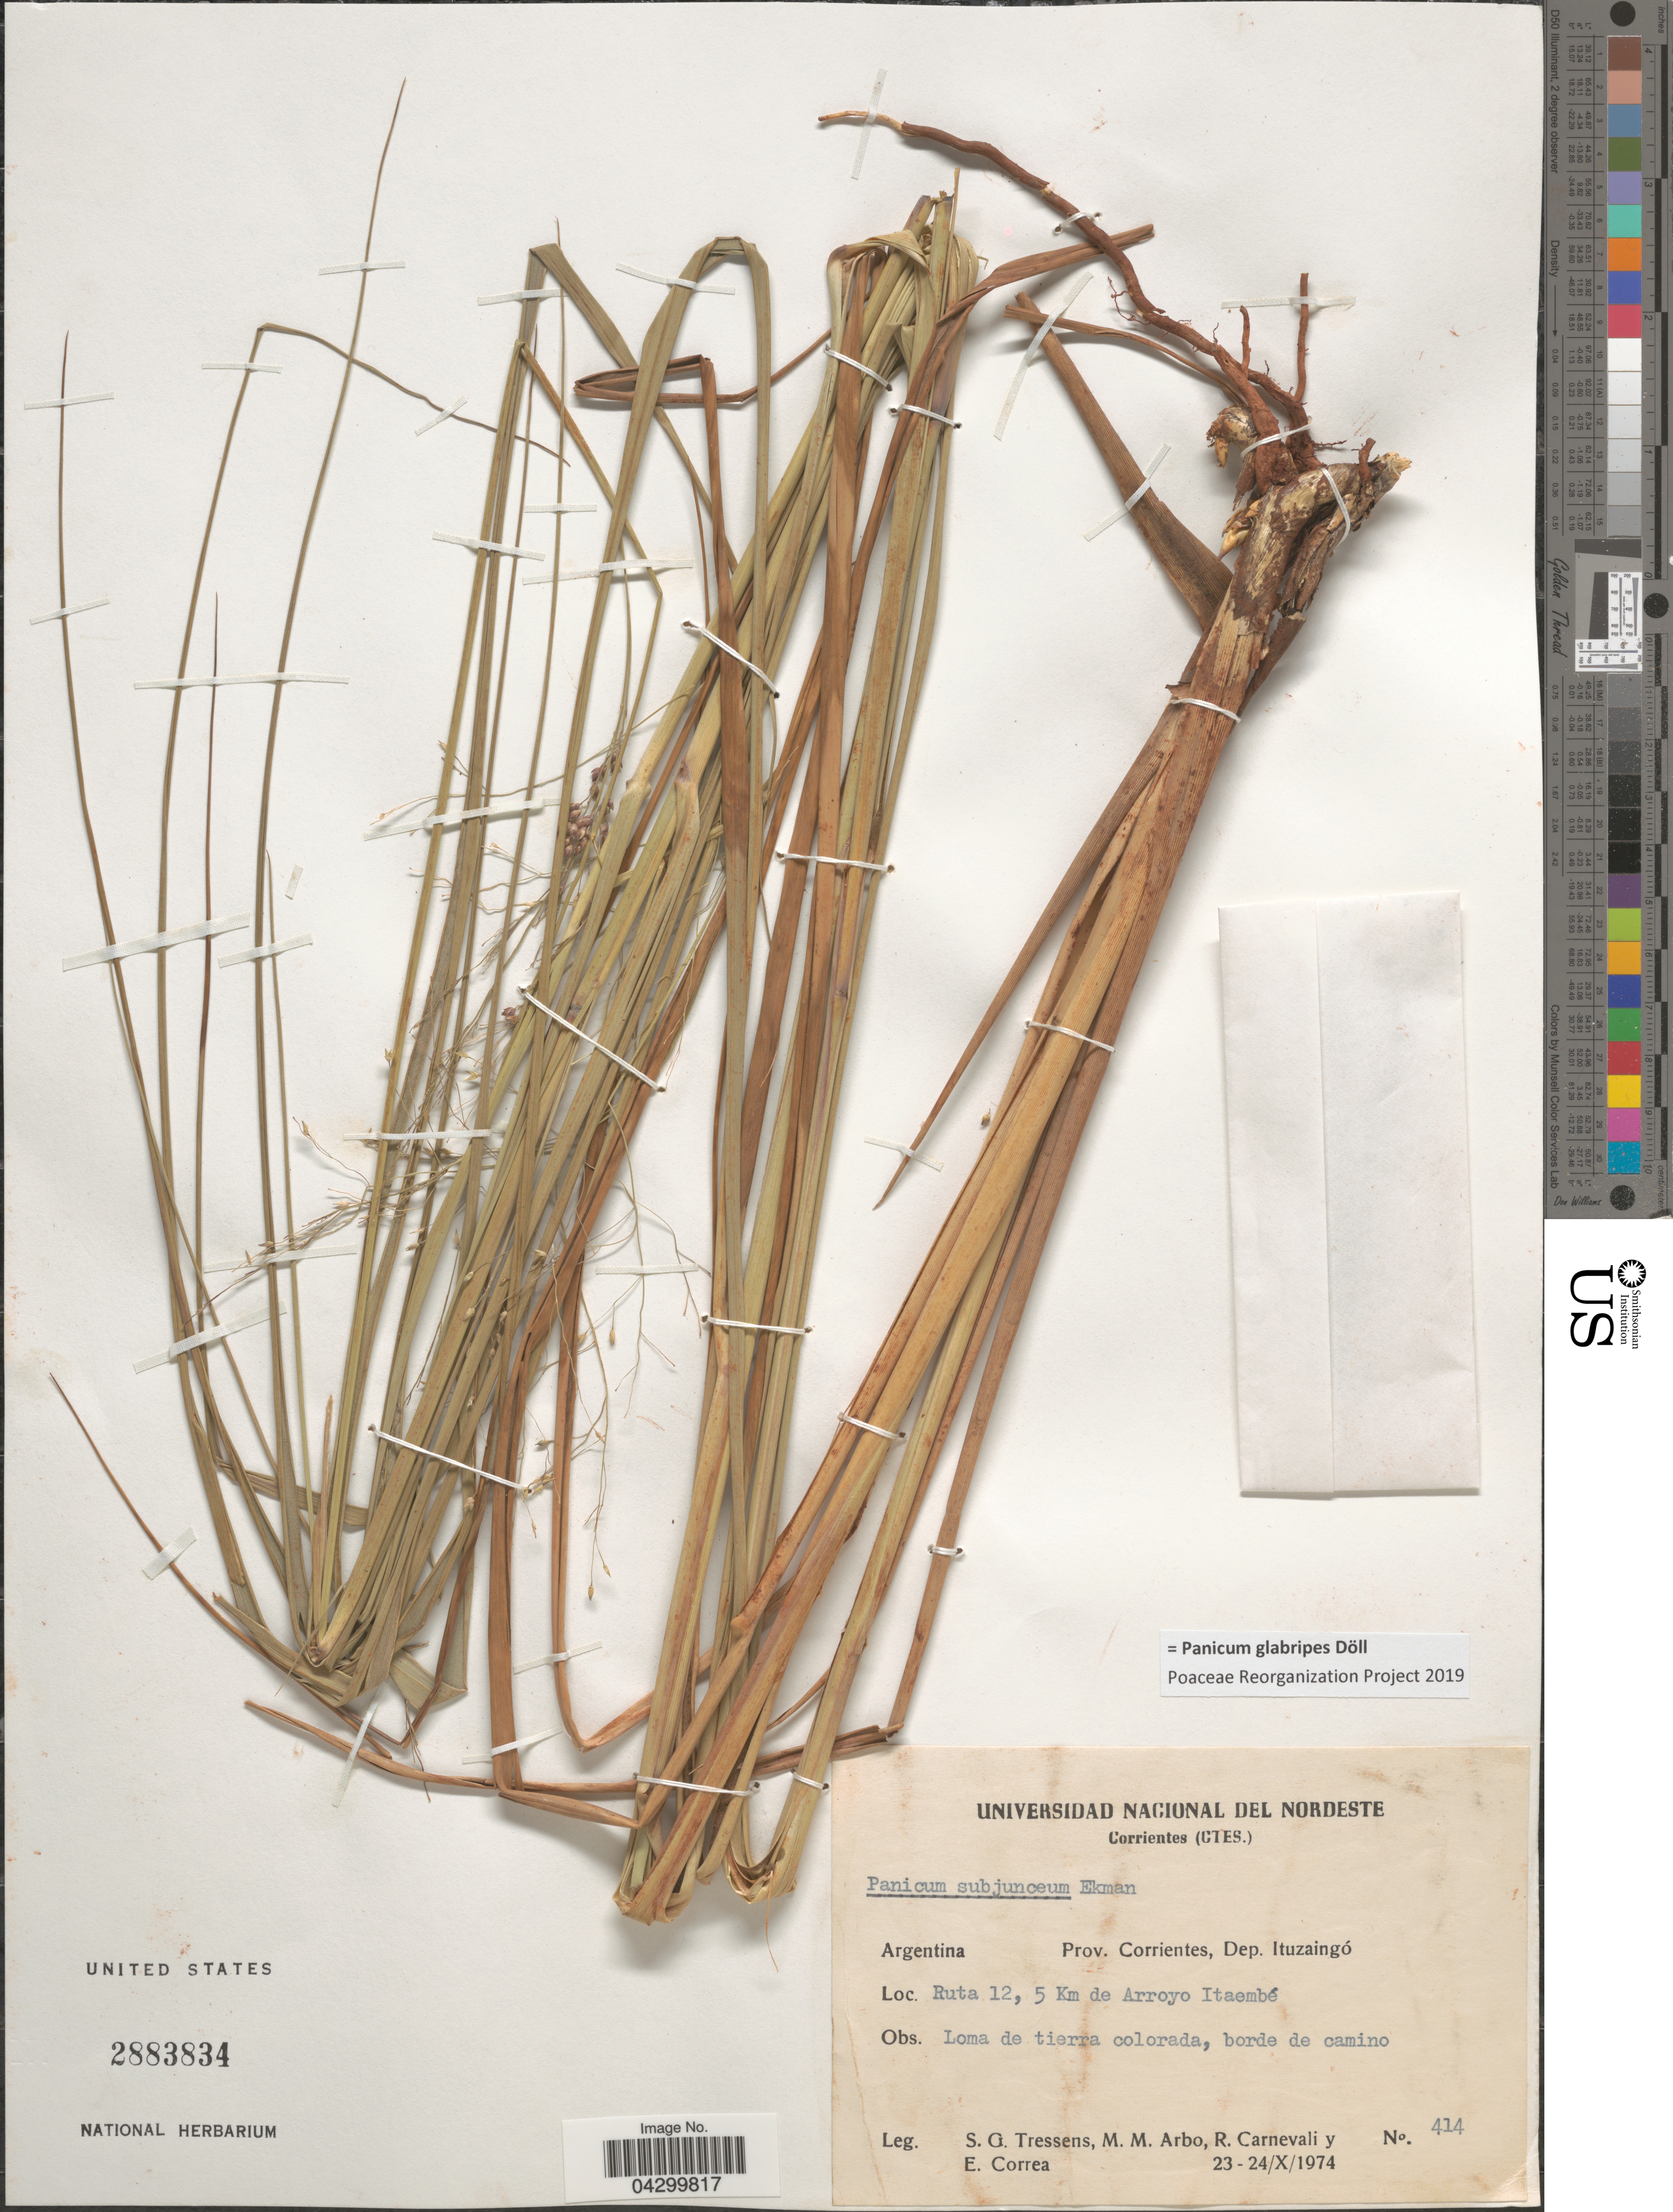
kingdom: Plantae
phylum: Tracheophyta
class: Liliopsida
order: Poales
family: Poaceae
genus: Panicum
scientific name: Panicum glabripes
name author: Döll in Mart.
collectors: S. Tressens, M. M. Arbo, R. Carnevali & E. Correa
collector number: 414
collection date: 1974-10-23/1974-10-24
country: Argentina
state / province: Corrientes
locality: Dep. Ituzaingó. Ruta 12, 5 Km de Arroyo Itaembé. Loma de tierra colorada, borde de camino.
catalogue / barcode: US 2883834